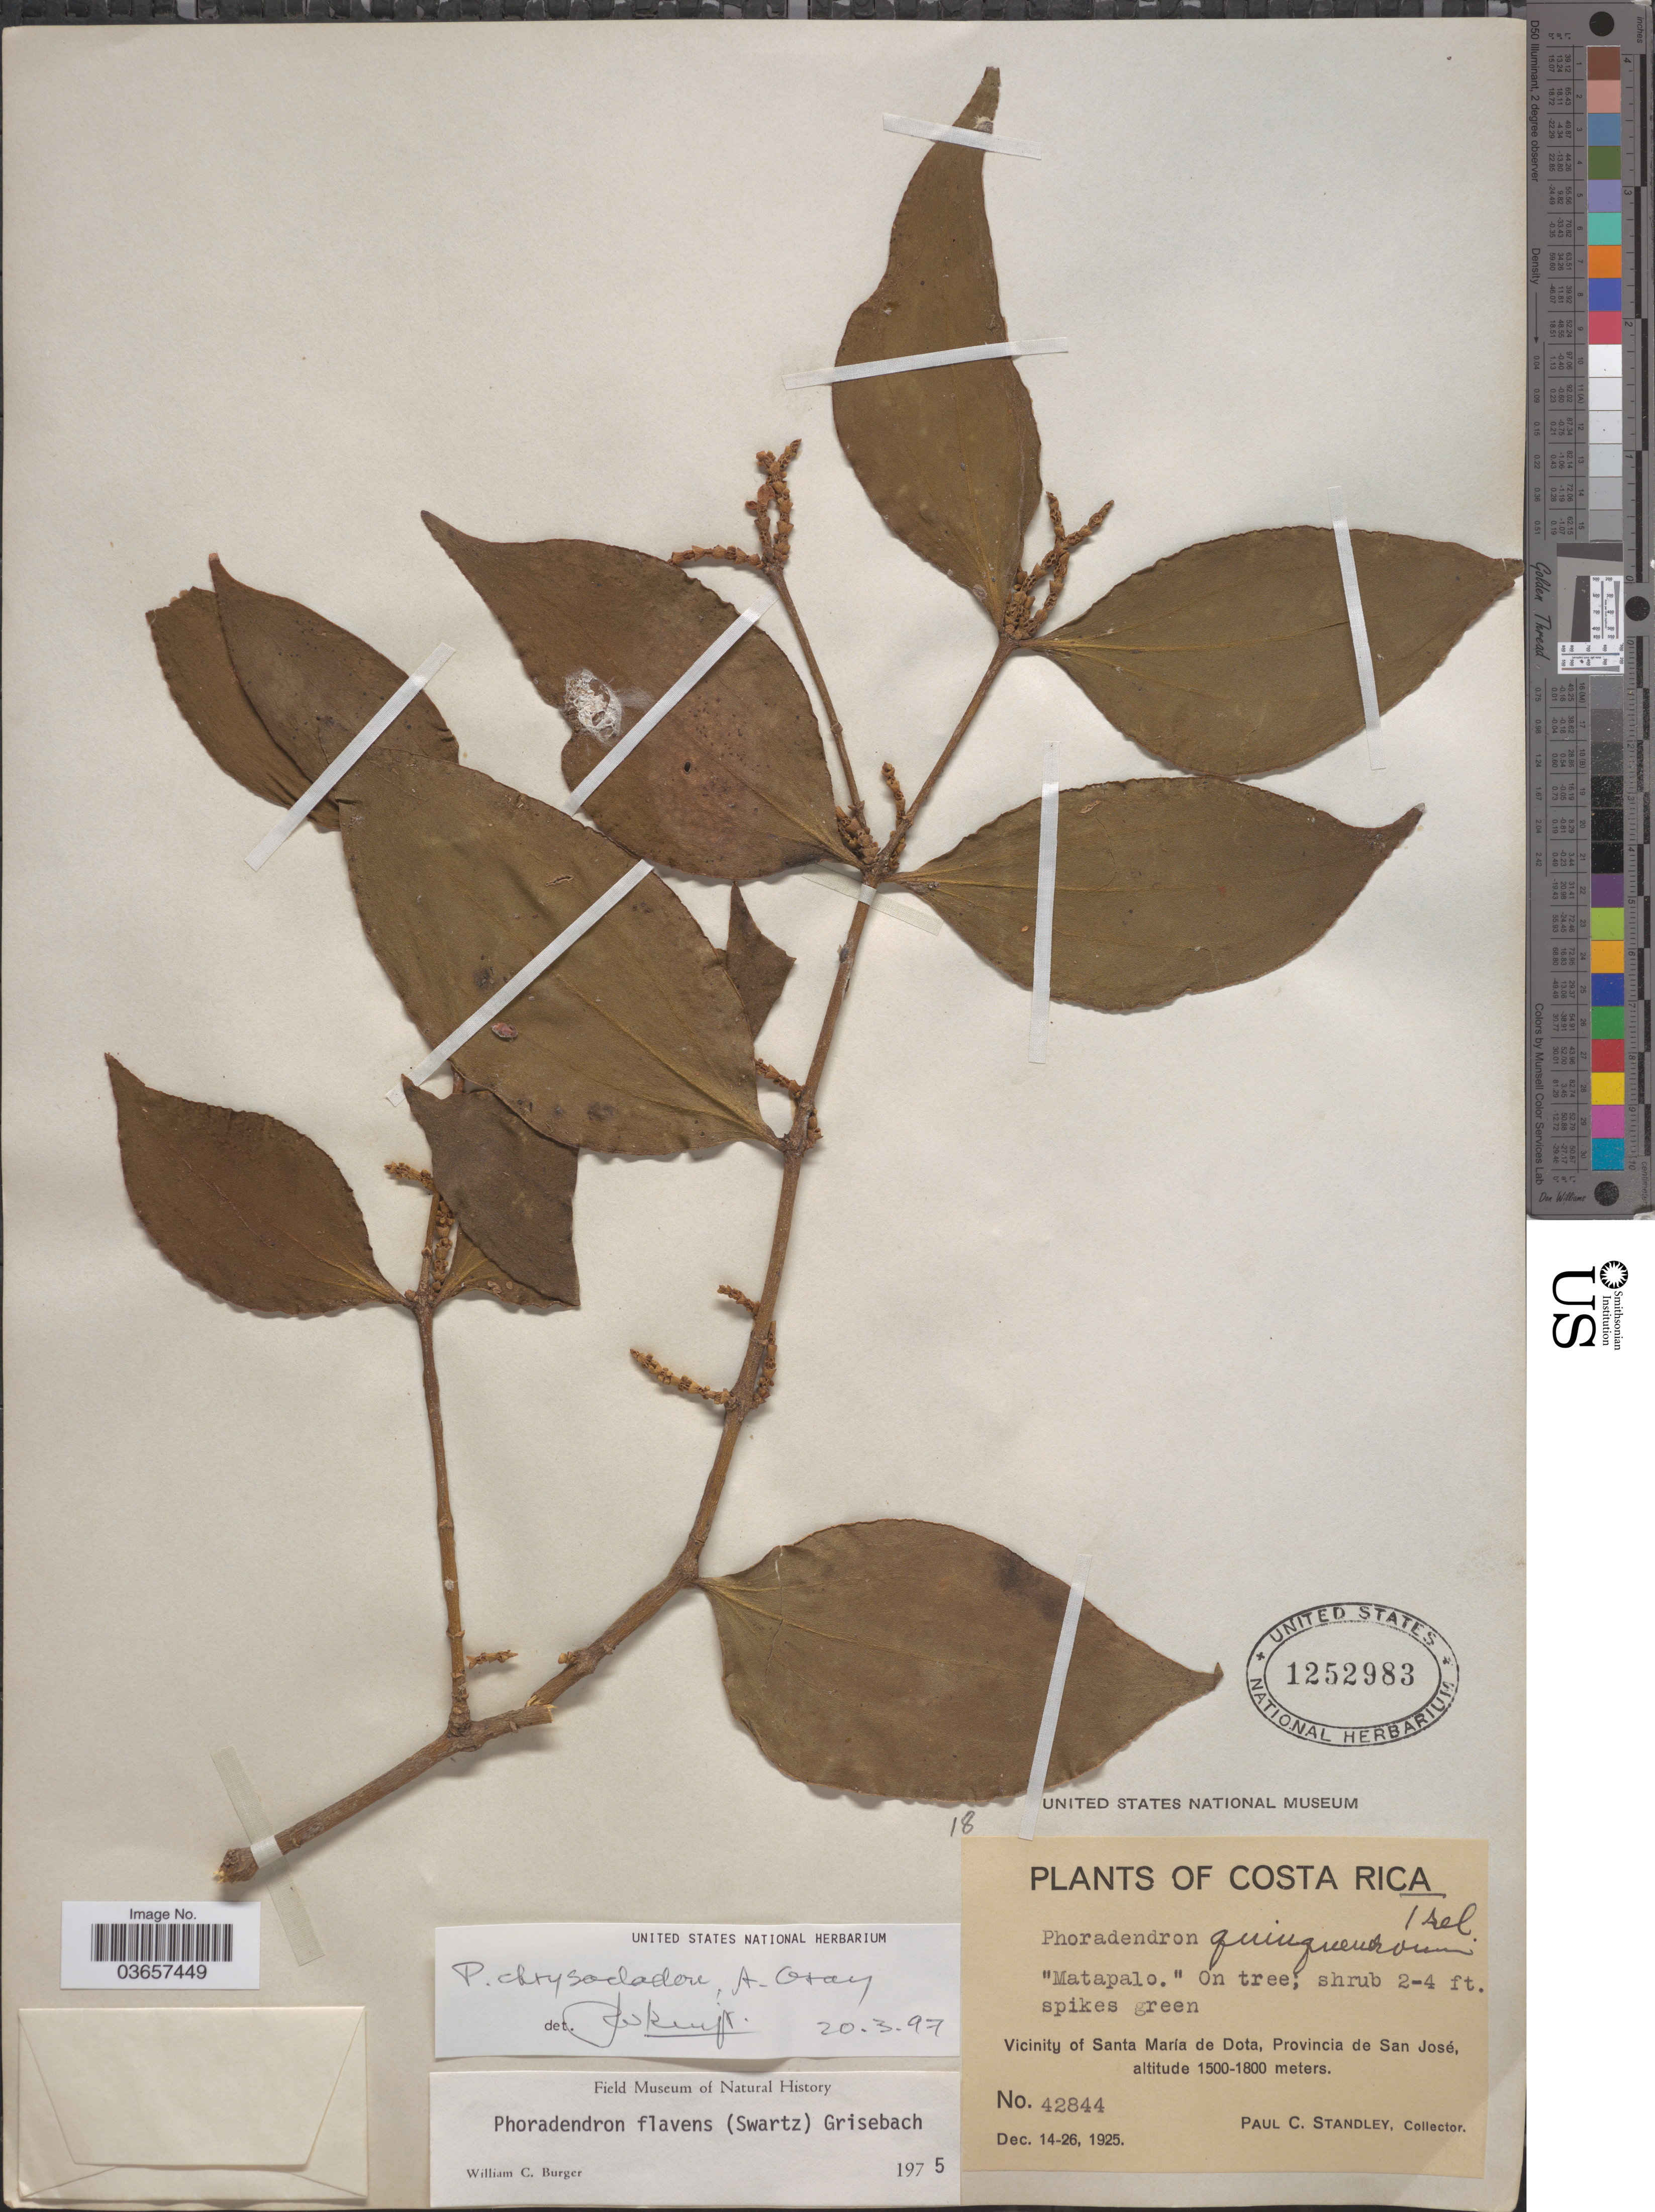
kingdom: Plantae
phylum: Tracheophyta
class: Magnoliopsida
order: Santalales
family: Viscaceae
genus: Phoradendron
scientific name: Phoradendron chrysocladon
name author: A. Gray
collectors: P. C. Standley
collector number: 42844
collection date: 1925-12-14/1925-12-26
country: Costa Rica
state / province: San José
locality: Vicinity of Santa Maria de Dota.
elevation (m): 1500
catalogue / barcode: US 1252983